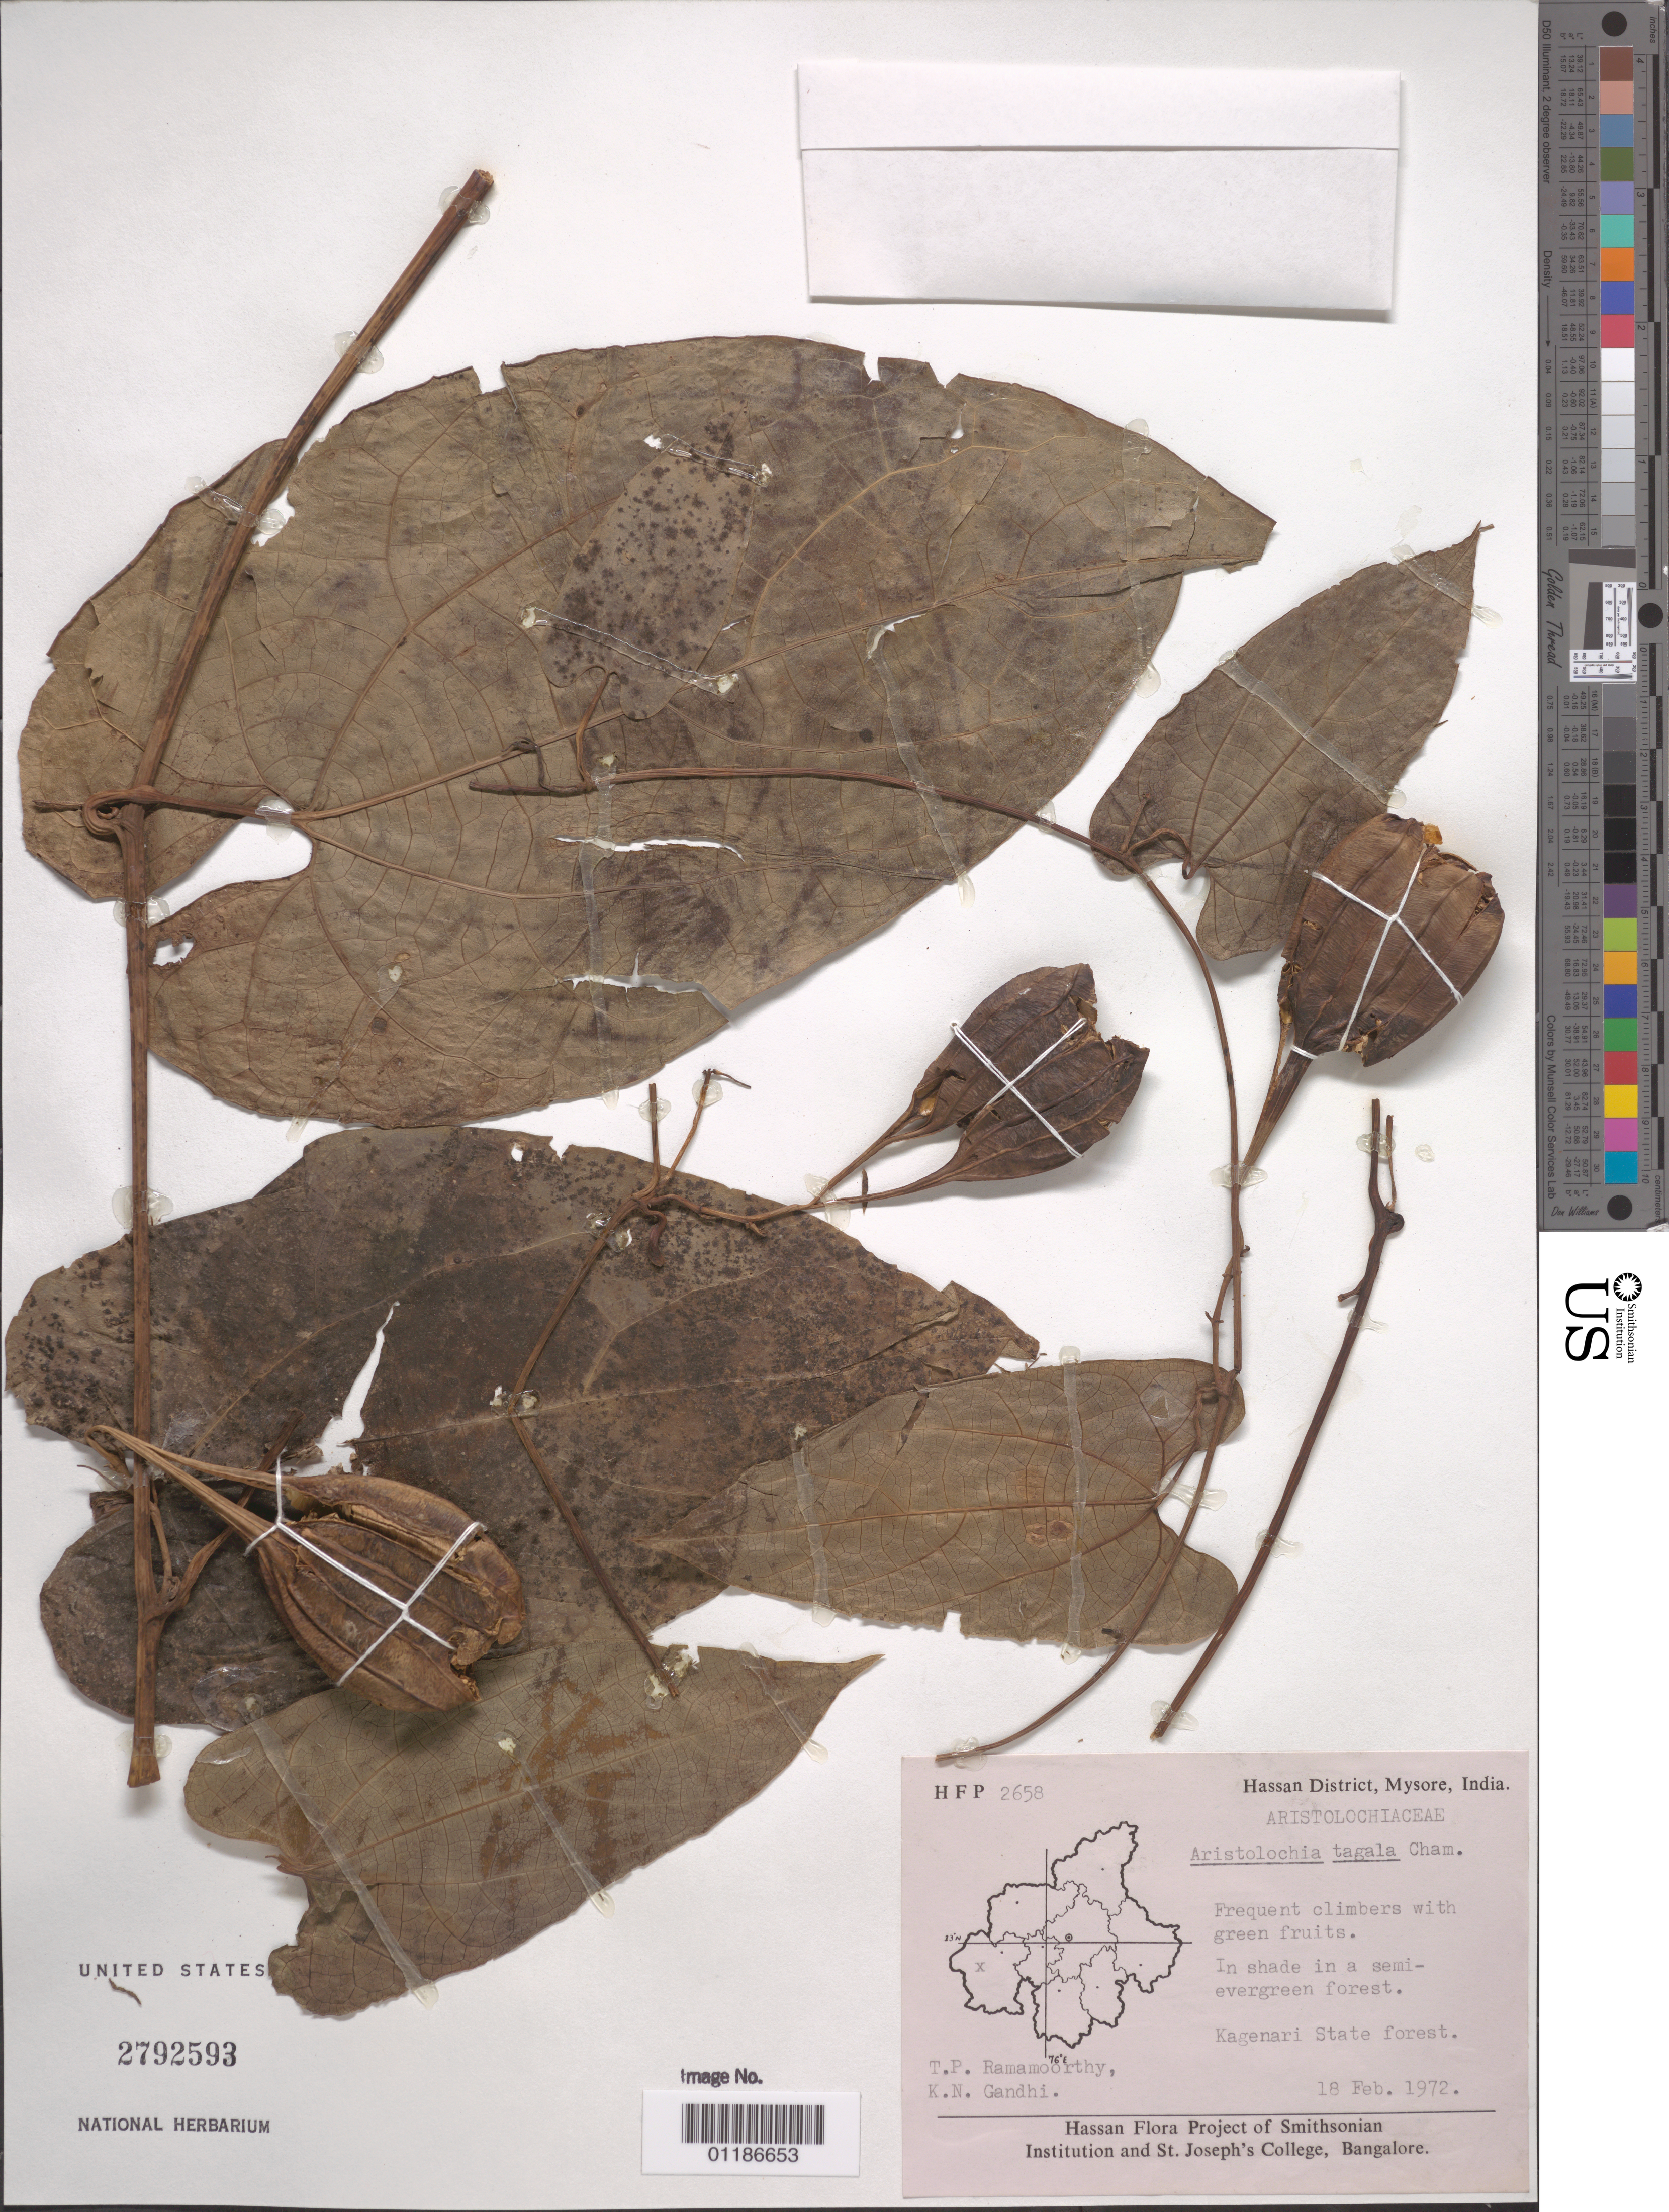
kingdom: Plantae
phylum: Tracheophyta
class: Magnoliopsida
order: Piperales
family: Aristolochiaceae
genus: Aristolochia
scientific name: Aristolochia tagala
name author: Cham.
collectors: T. P. Ramamoorthy & K. N. Gandhi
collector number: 2658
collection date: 1972-02-18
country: India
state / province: Karnataka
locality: Kagenari State Forest, Hassan District, Mysore.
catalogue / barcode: US 2792593